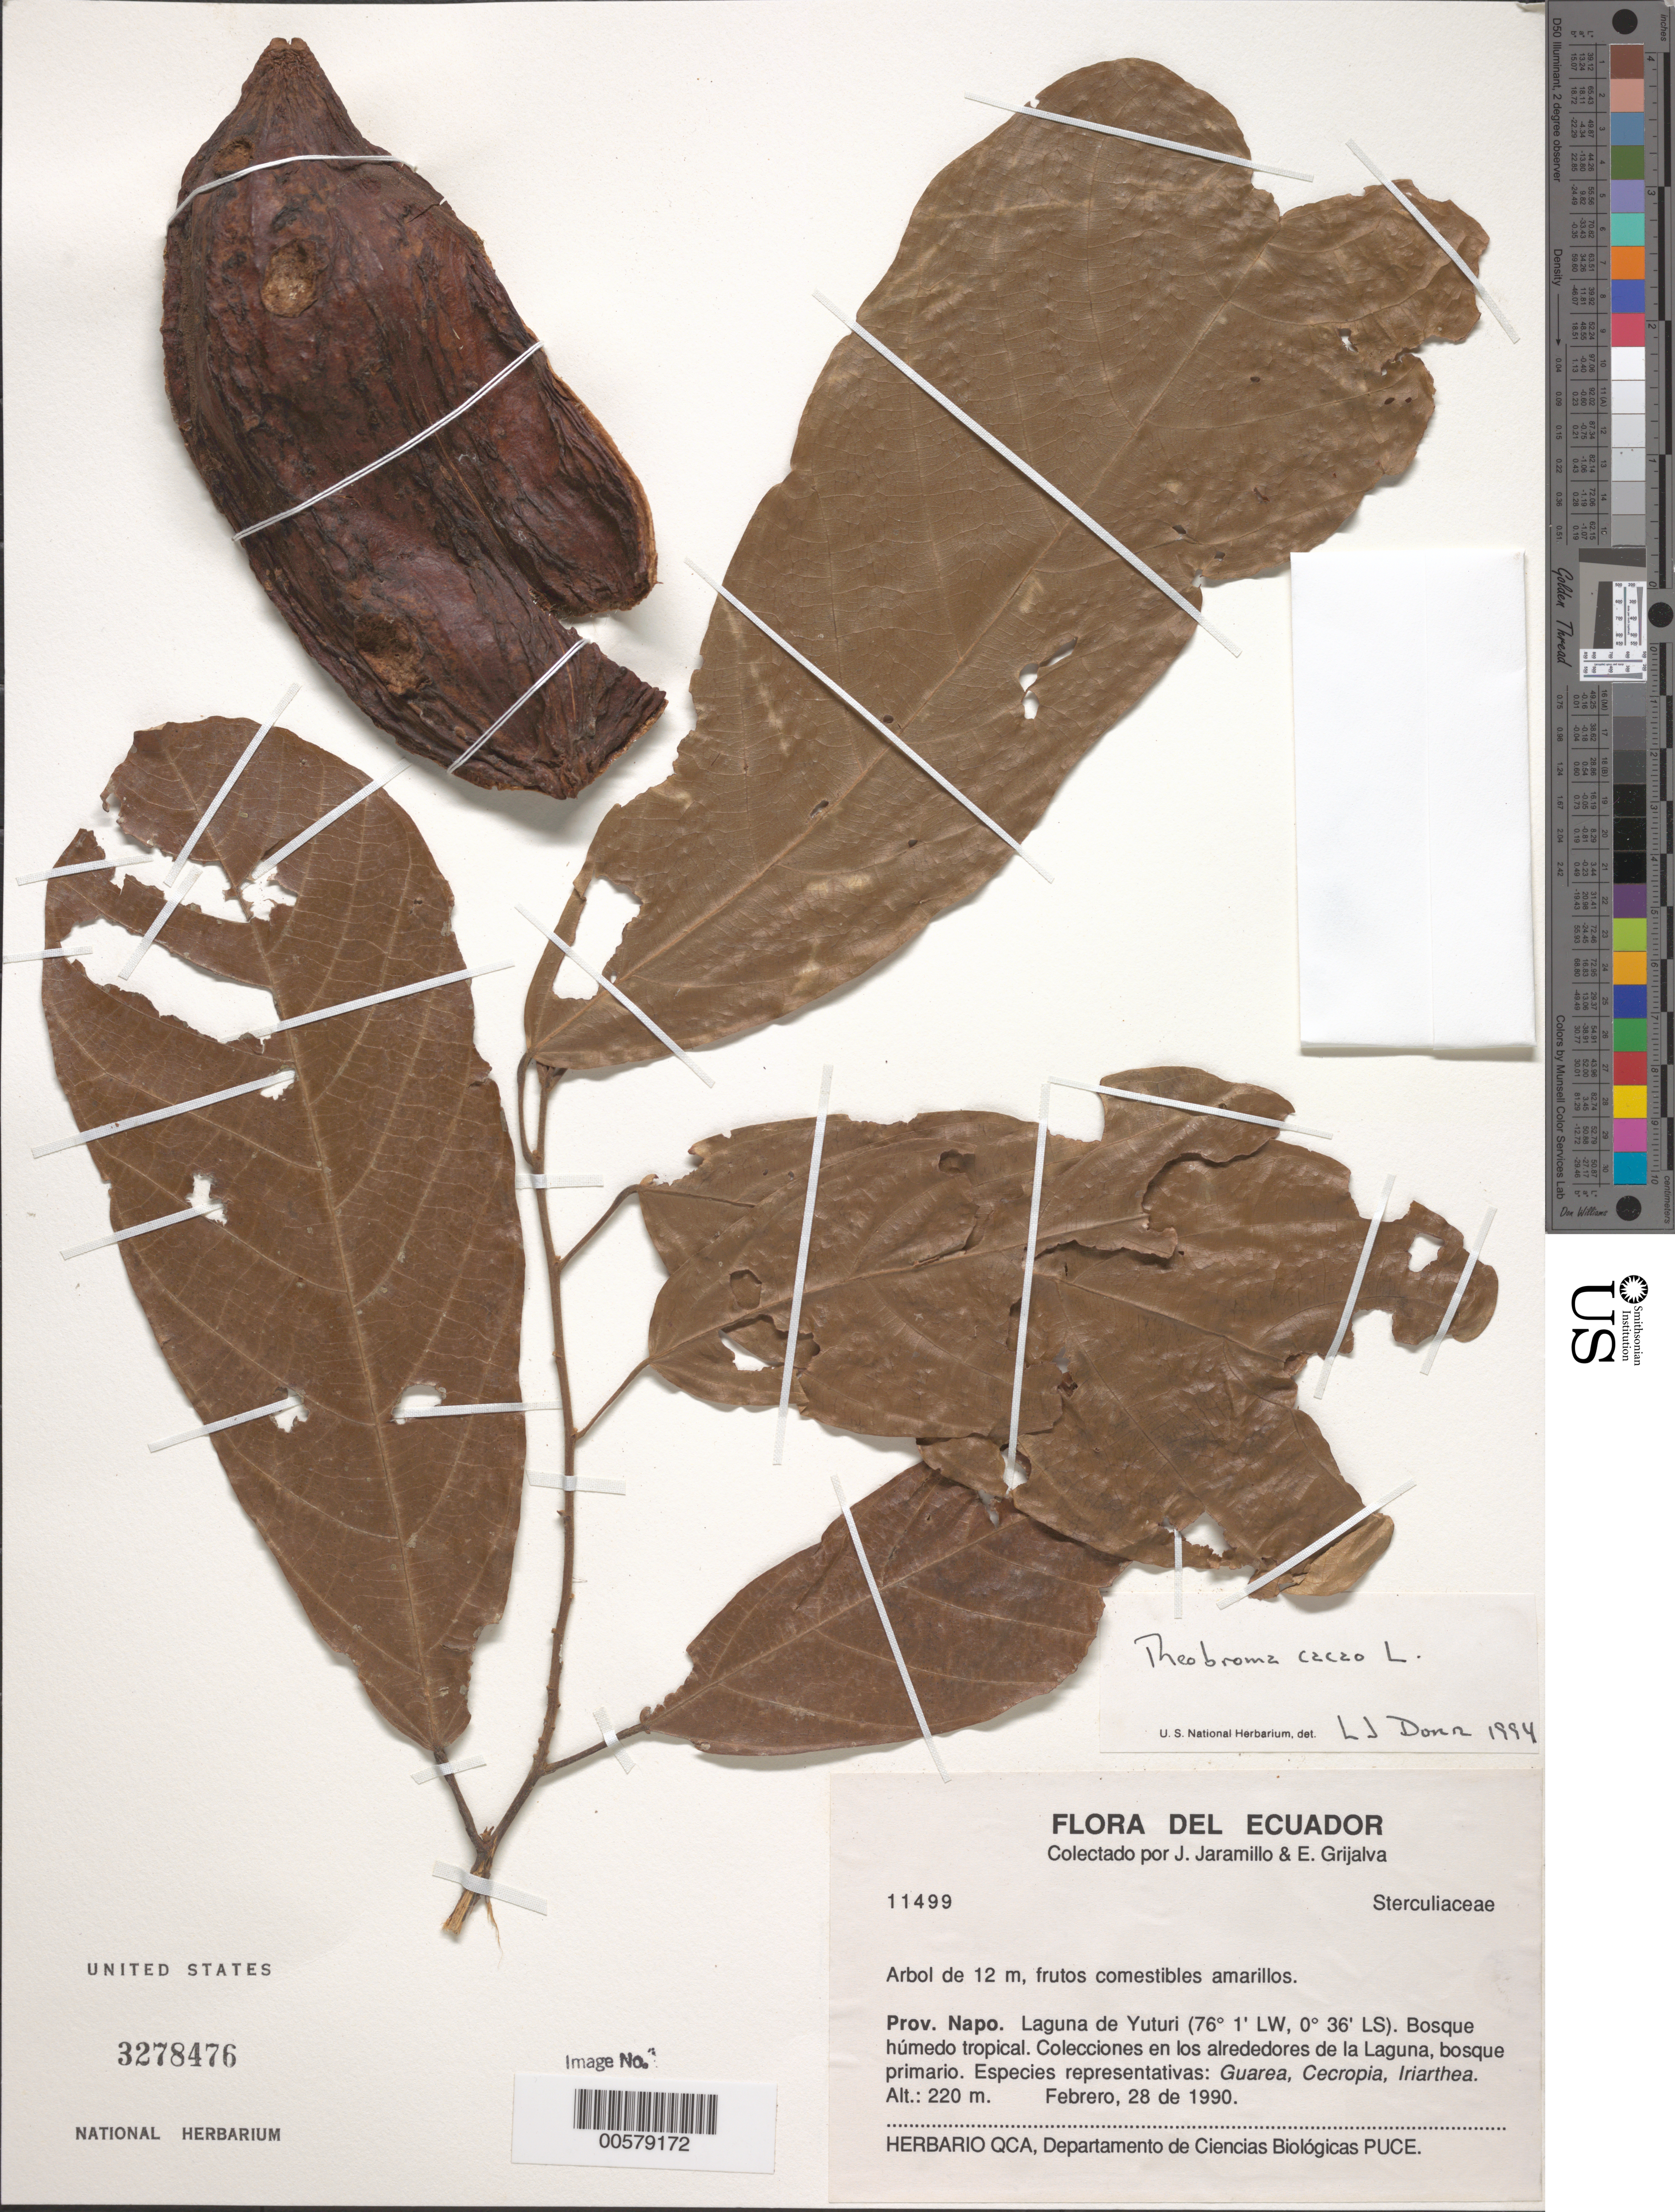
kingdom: Plantae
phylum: Tracheophyta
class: Magnoliopsida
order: Malvales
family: Malvaceae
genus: Theobroma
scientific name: Theobroma cacao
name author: L.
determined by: Dorr, L. J., (BOT), Smithsonian Institution - National Museum of Natural History (UNITED STATES)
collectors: J. L. Jaramillo & E. Grijalva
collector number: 11499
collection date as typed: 28 Feb 1990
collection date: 1990-02-28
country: Ecuador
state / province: Napo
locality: Laguna de Yuturi, Colecciones en los Alrededores de la Laguna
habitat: Bosqur húmedo Tropical, bosque primario, especies representativas: Guarea, Cecropia, Iriarthea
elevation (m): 220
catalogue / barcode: US 3278476